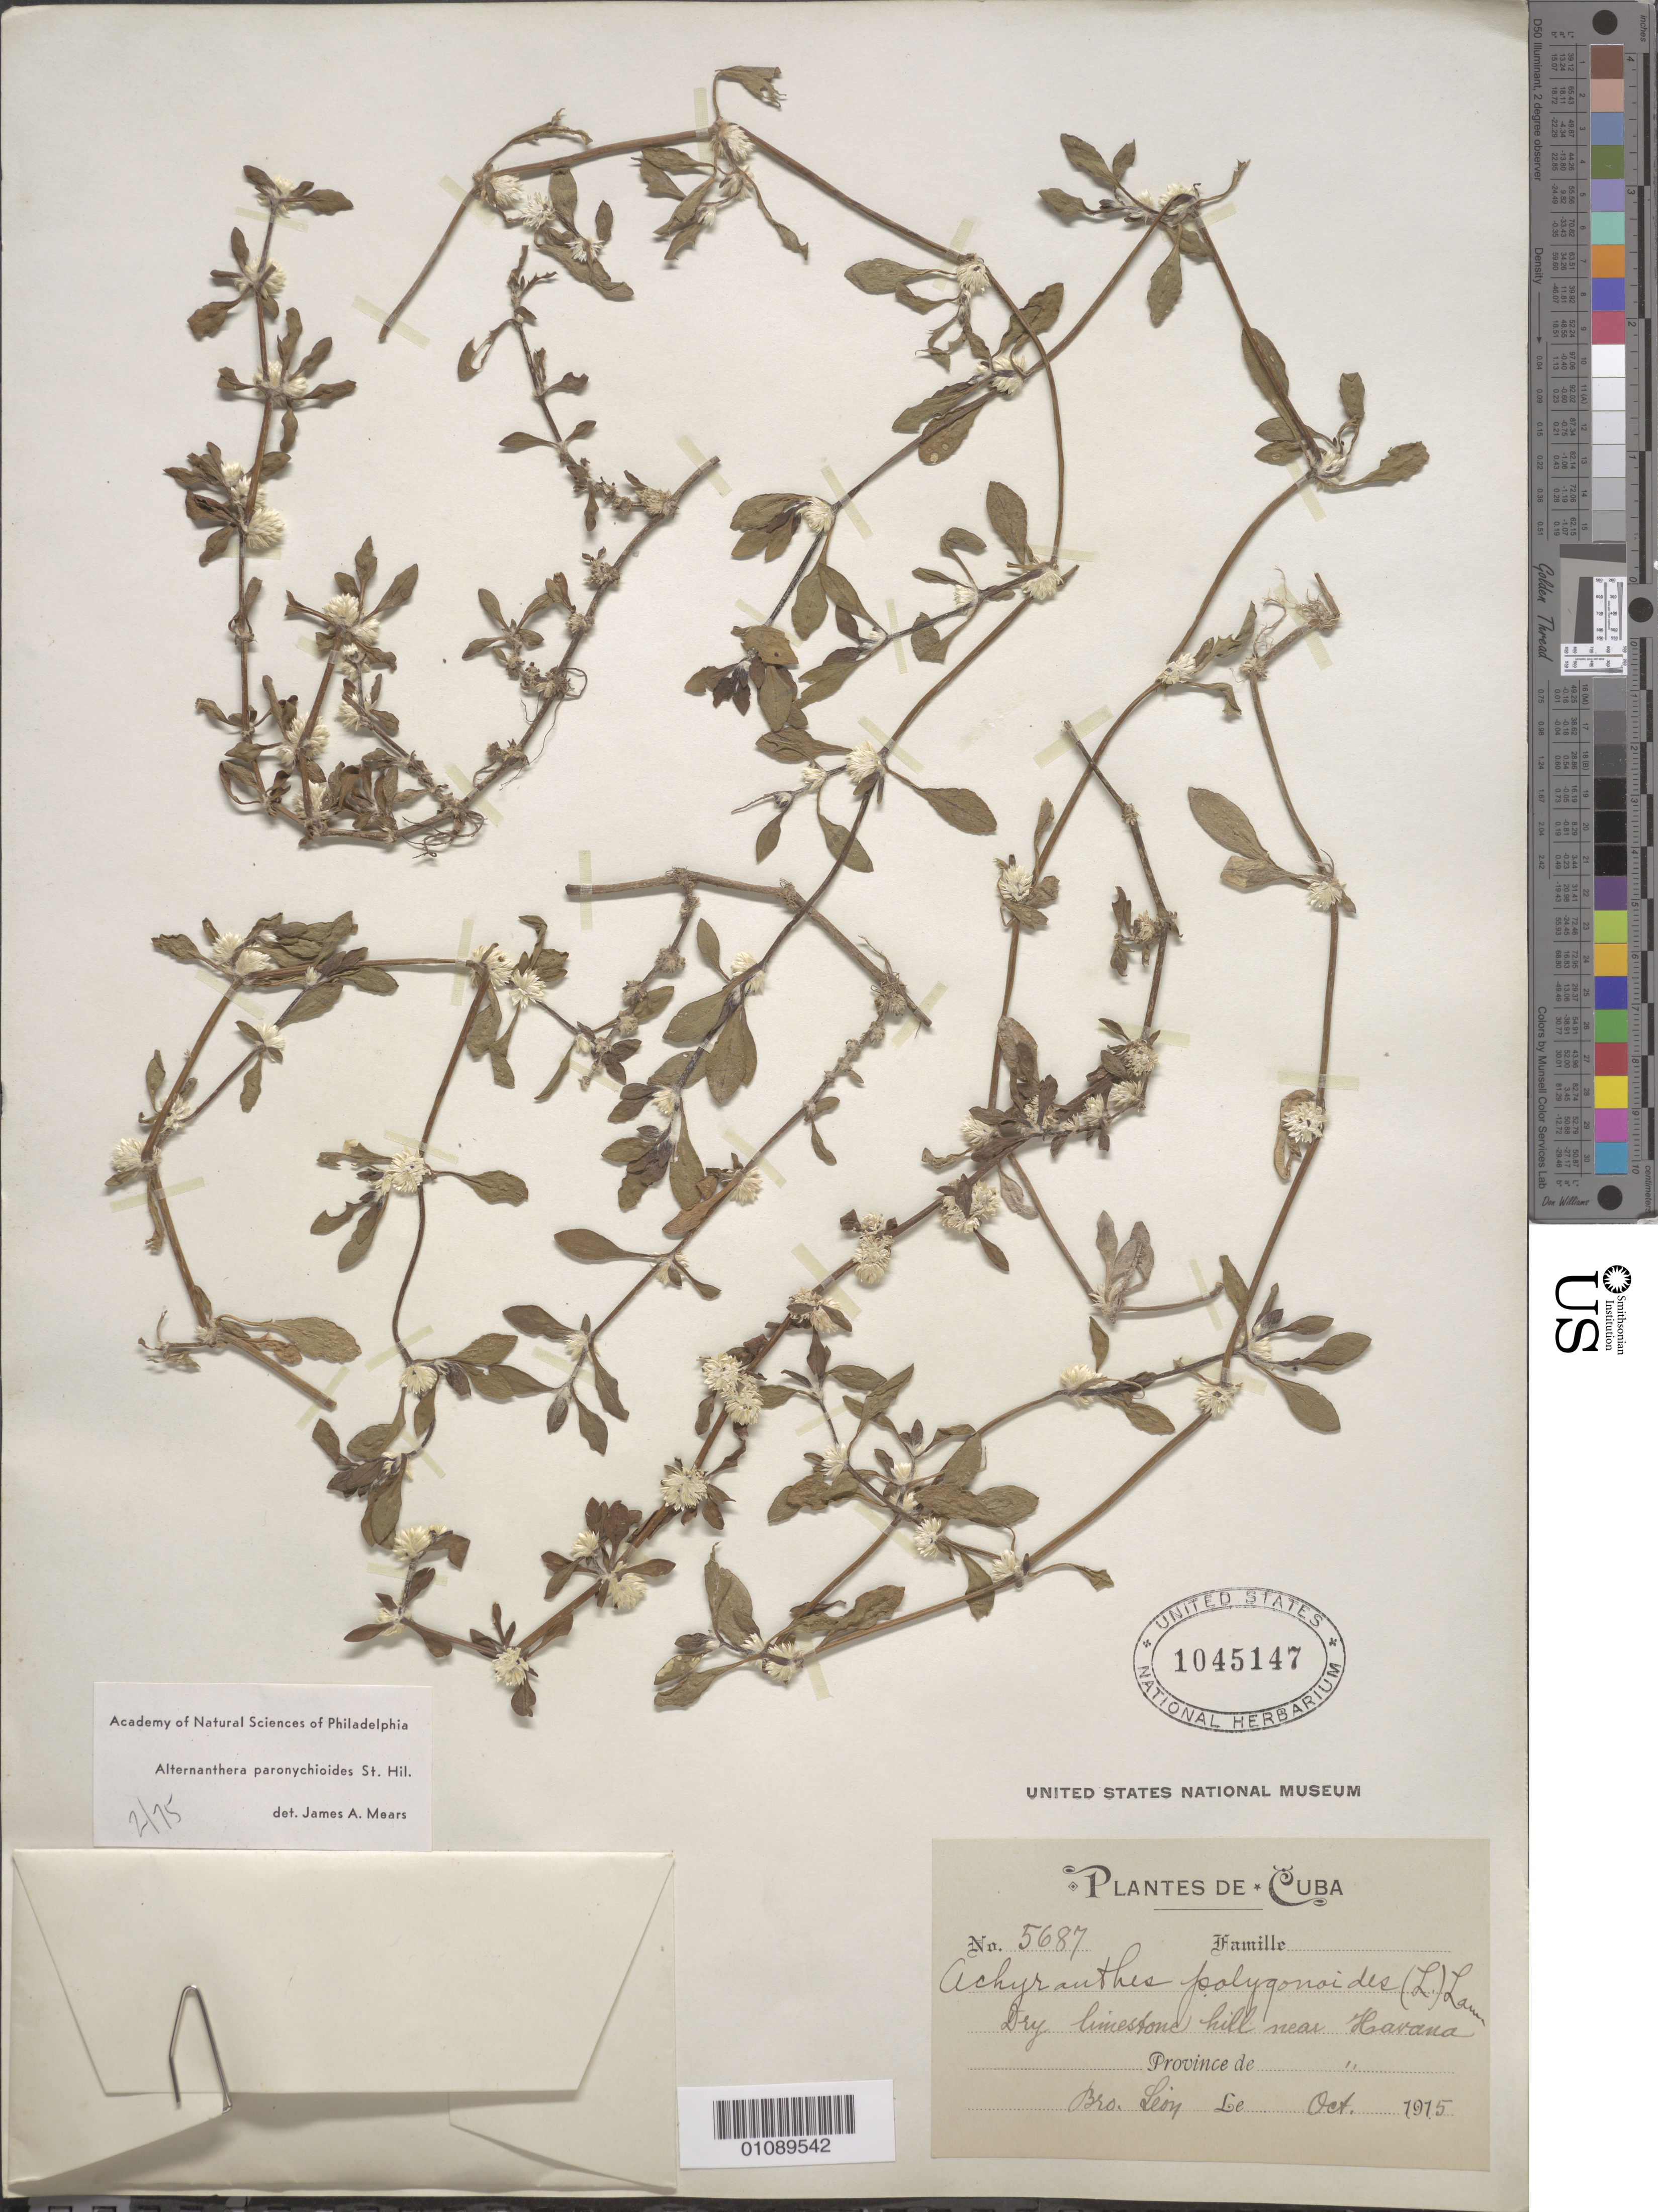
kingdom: Plantae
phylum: Tracheophyta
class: Magnoliopsida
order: Caryophyllales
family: Amaranthaceae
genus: Alternanthera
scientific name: Alternanthera paronychioides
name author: A. St.-Hil.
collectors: Bro. León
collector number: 5687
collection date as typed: Oct 1915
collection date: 1915-10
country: Cuba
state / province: La Habana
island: Cuba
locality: Near Havana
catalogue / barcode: US 1045147